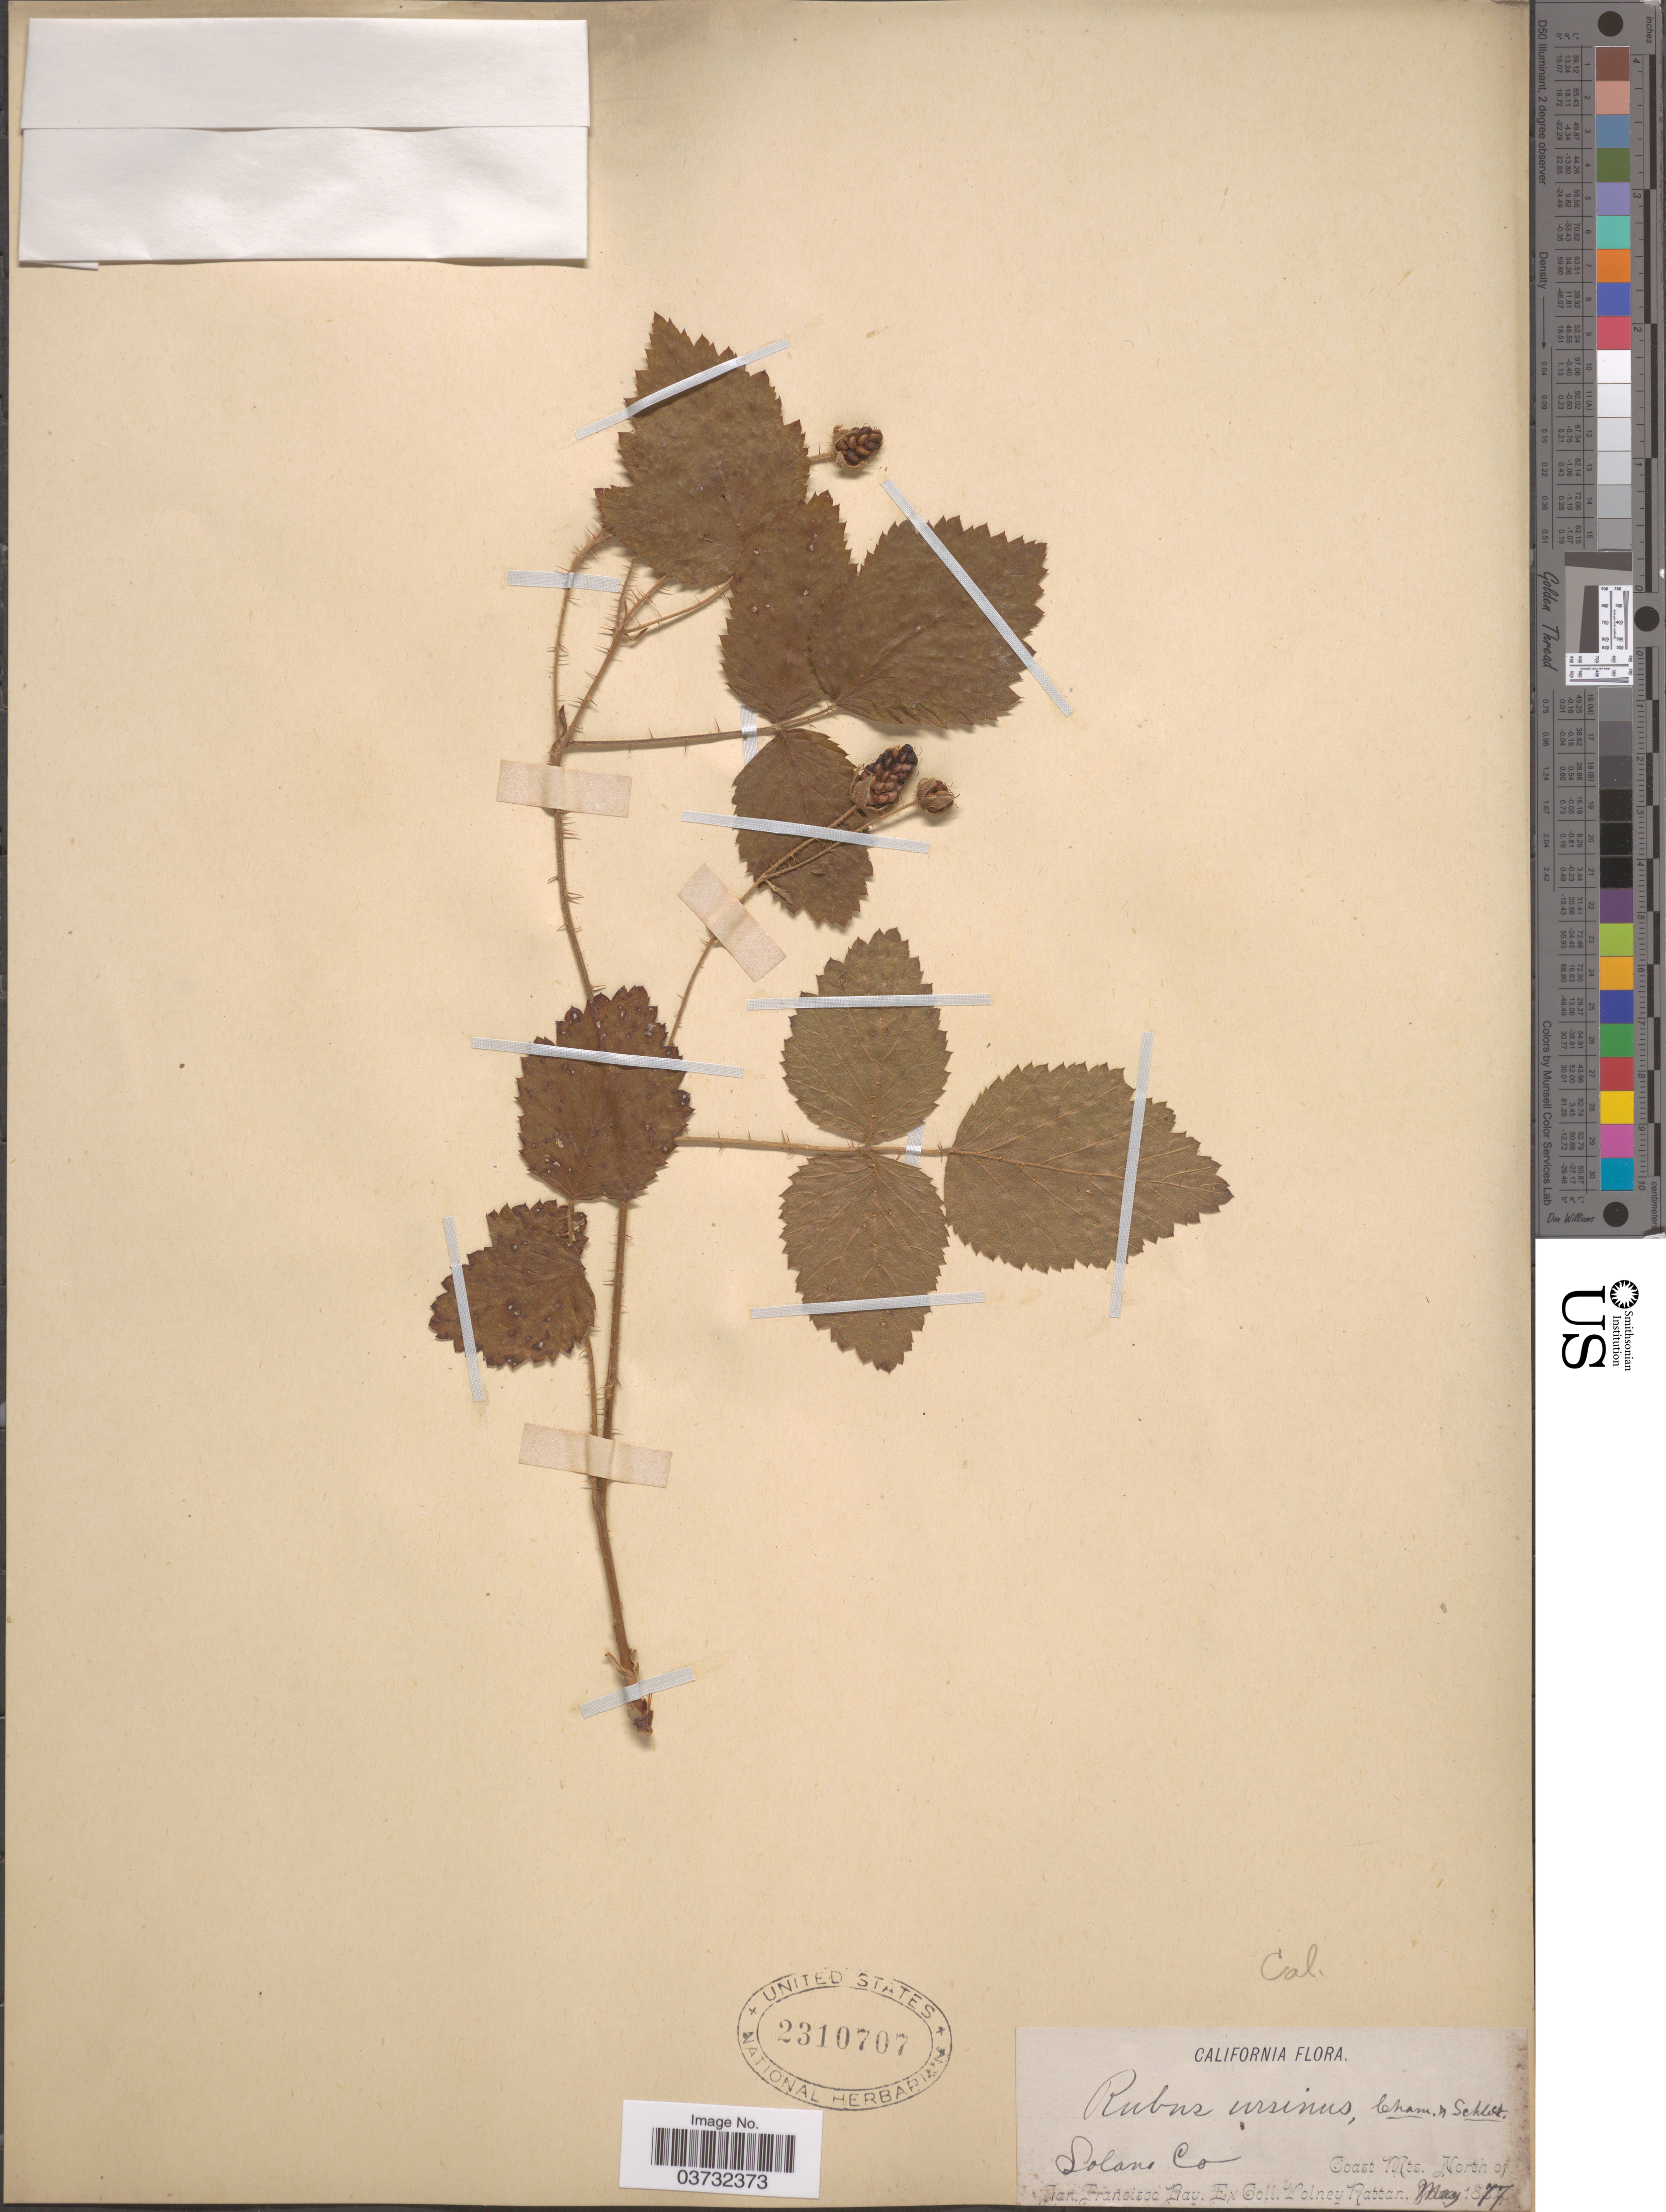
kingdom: Plantae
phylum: Tracheophyta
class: Magnoliopsida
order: Rosales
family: Rosaceae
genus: Rubus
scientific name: Rubus ursinus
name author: (Schltdl.) Cham.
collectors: V. Rattan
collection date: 1877-05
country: United States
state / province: California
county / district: San Francisco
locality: Solano Co. Coast Mts. North of San Francisco Bay.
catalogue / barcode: US 2310707